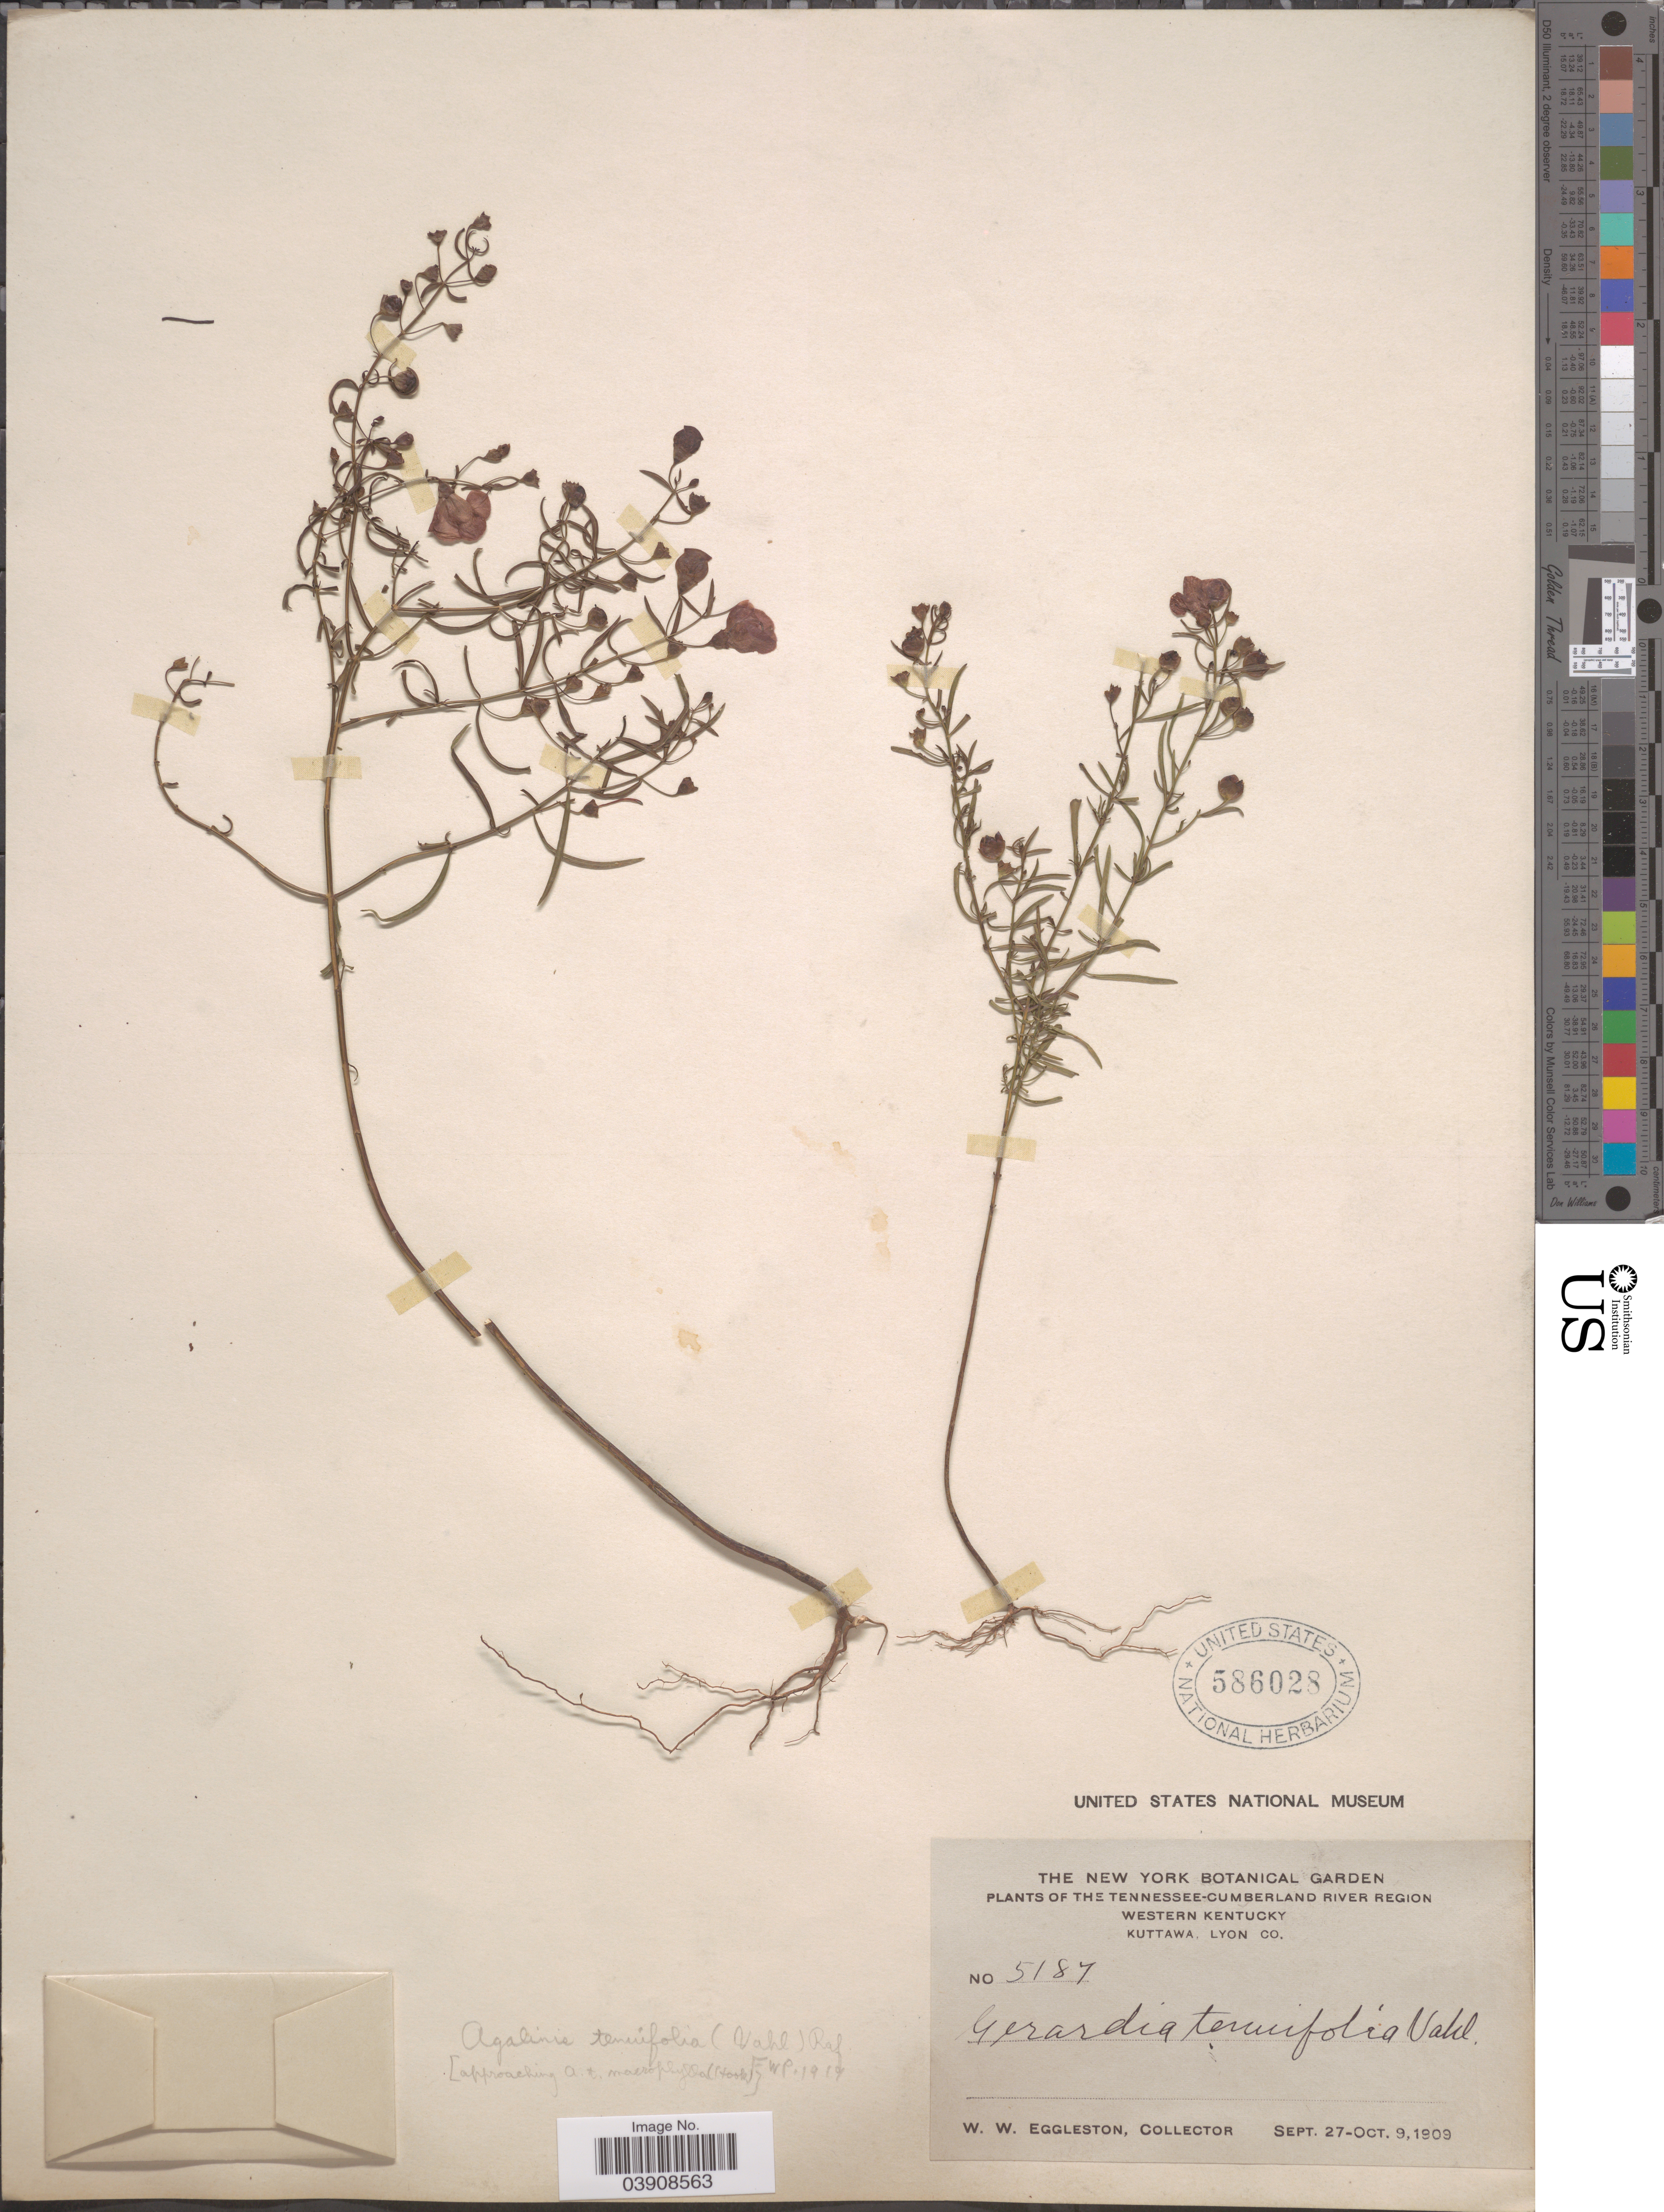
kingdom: Plantae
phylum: Tracheophyta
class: Magnoliopsida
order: Lamiales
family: Orobanchaceae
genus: Agalinis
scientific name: Agalinis tenuifolia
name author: (Vahl) Raf.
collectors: W. W. Eggleston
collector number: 5187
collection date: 1909-09-27/1909-10-09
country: United States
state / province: Kentucky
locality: The Tennessee-Cumberland River Region. Western Kentucky. Kuttawa, Lyon Co.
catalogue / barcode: US 586028